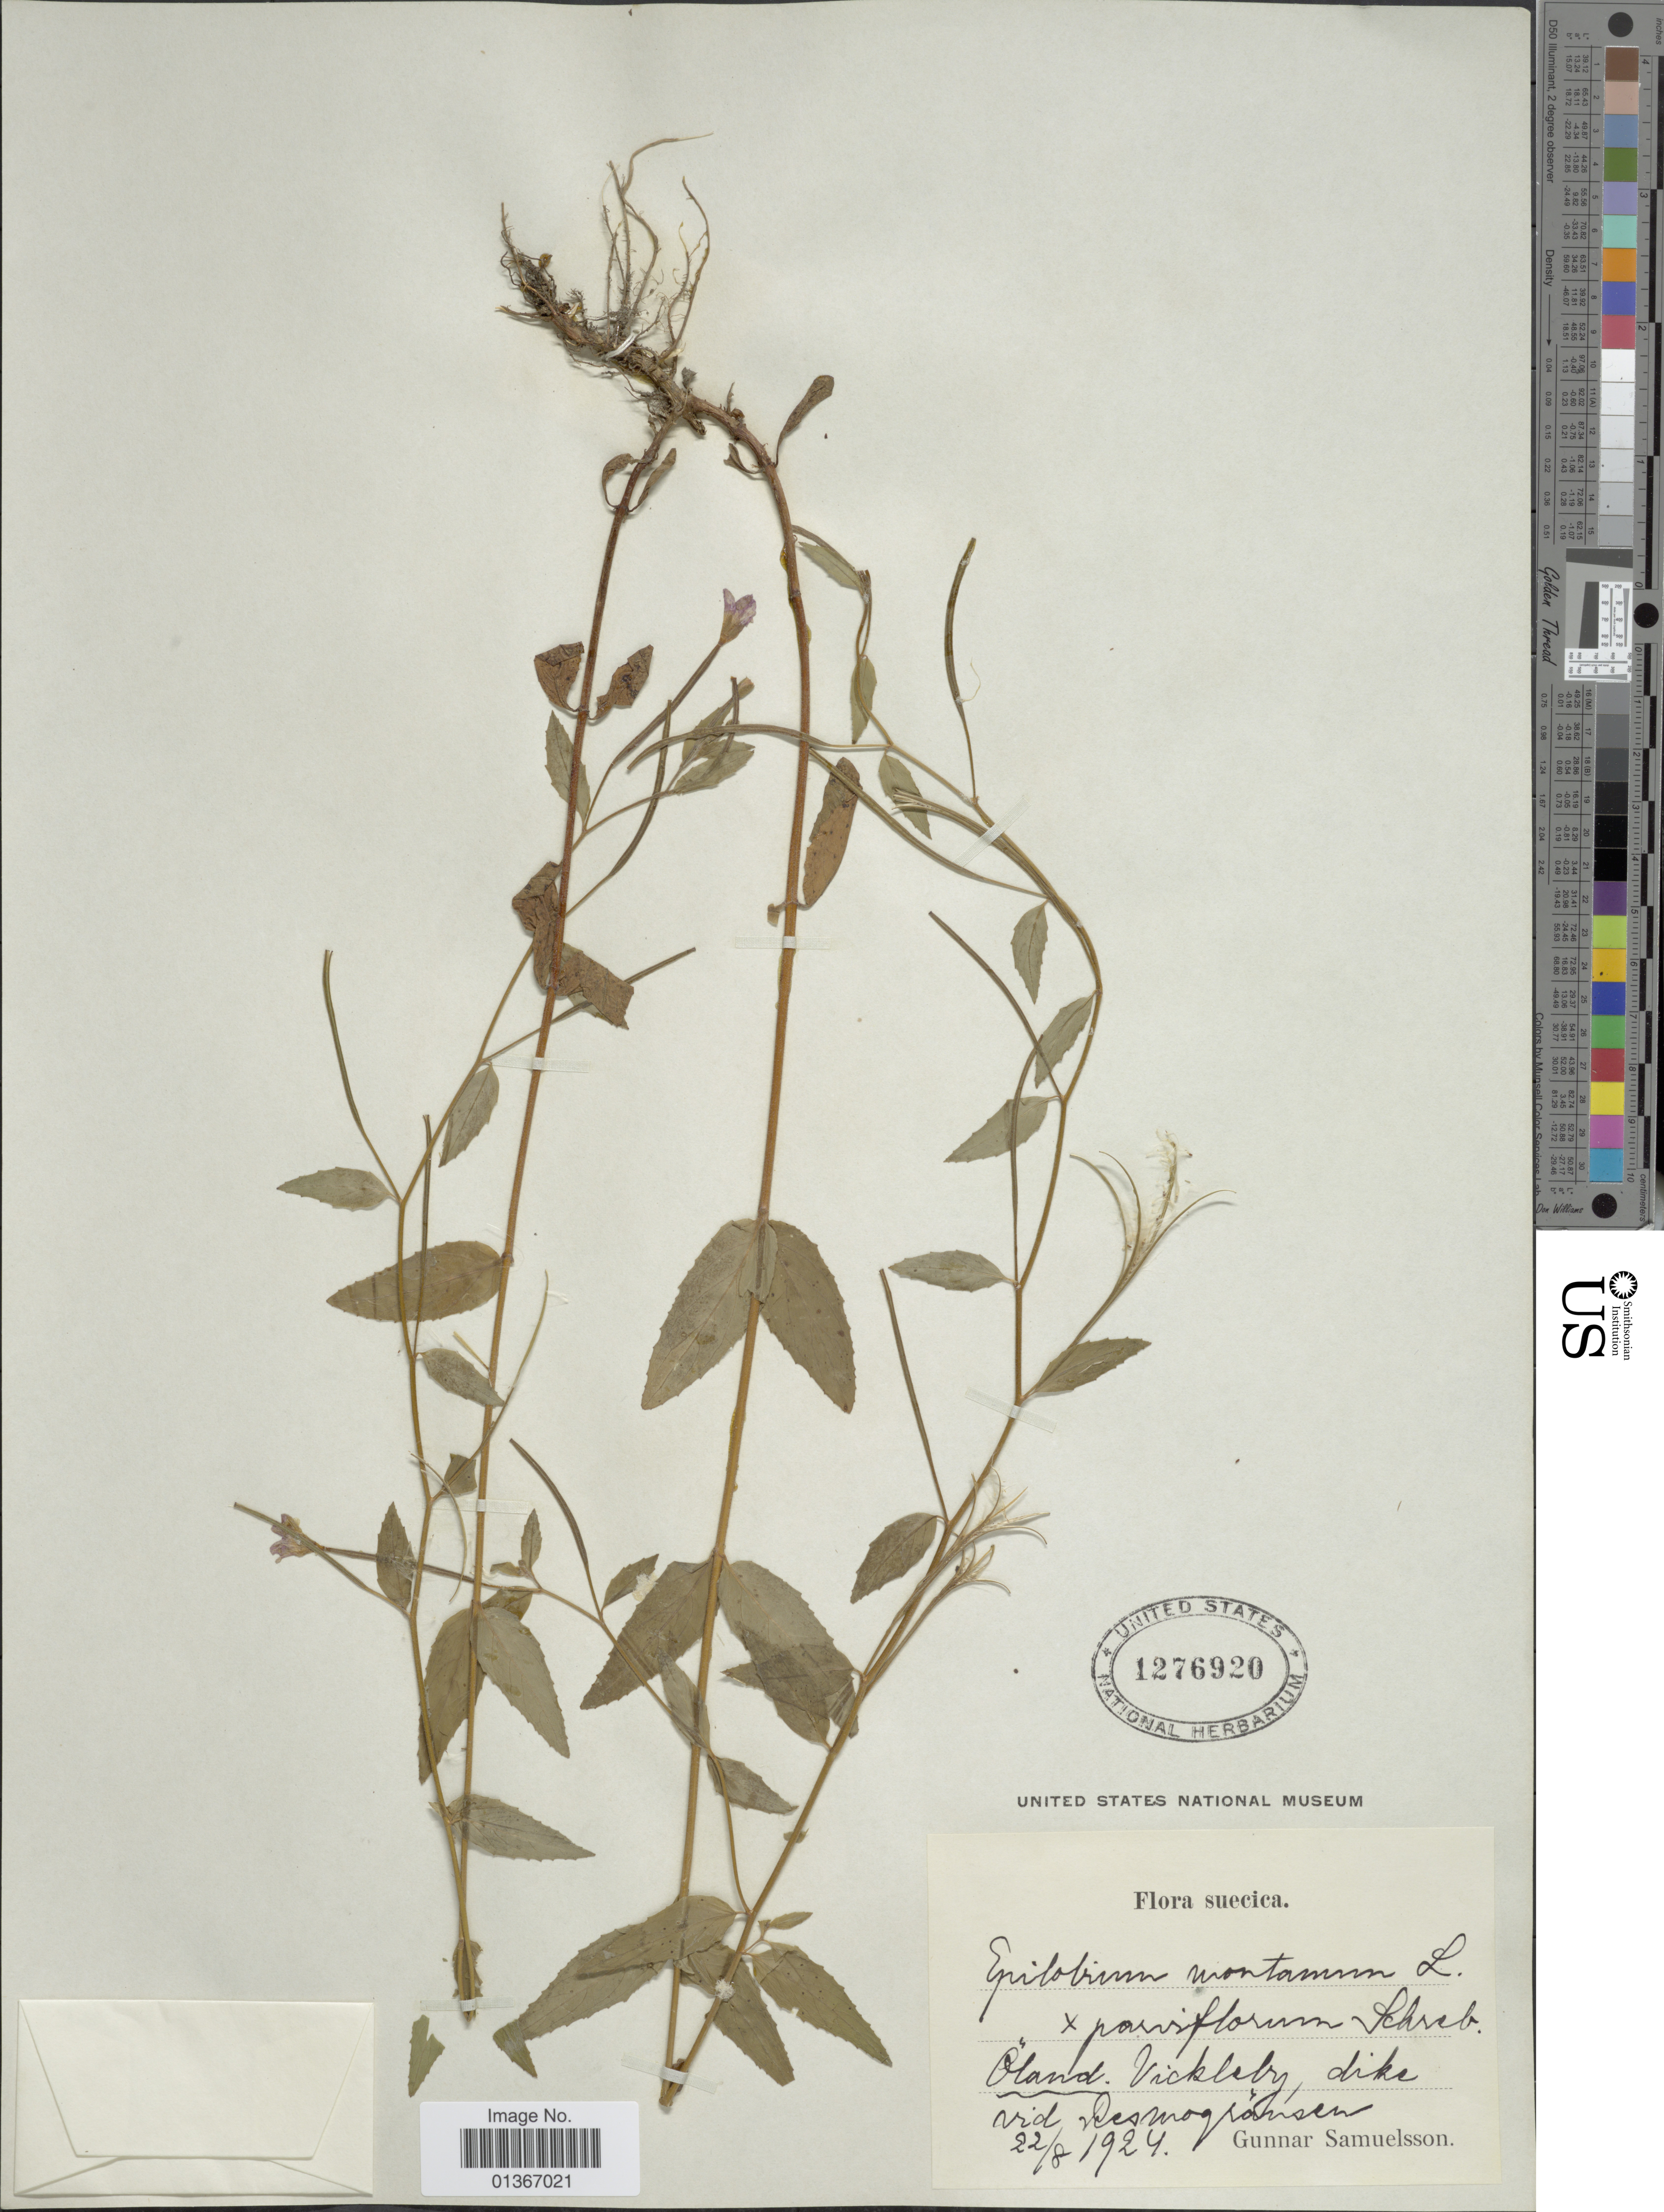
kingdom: Plantae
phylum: Tracheophyta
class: Magnoliopsida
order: Myrtales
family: Onagraceae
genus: Epilobium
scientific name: Epilobium montanum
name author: L.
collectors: G. Samuelsson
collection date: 1924-08-22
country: Sweden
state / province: Kalmar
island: Öland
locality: Vickleby, dike vid Resmogränsen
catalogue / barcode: US 1276920